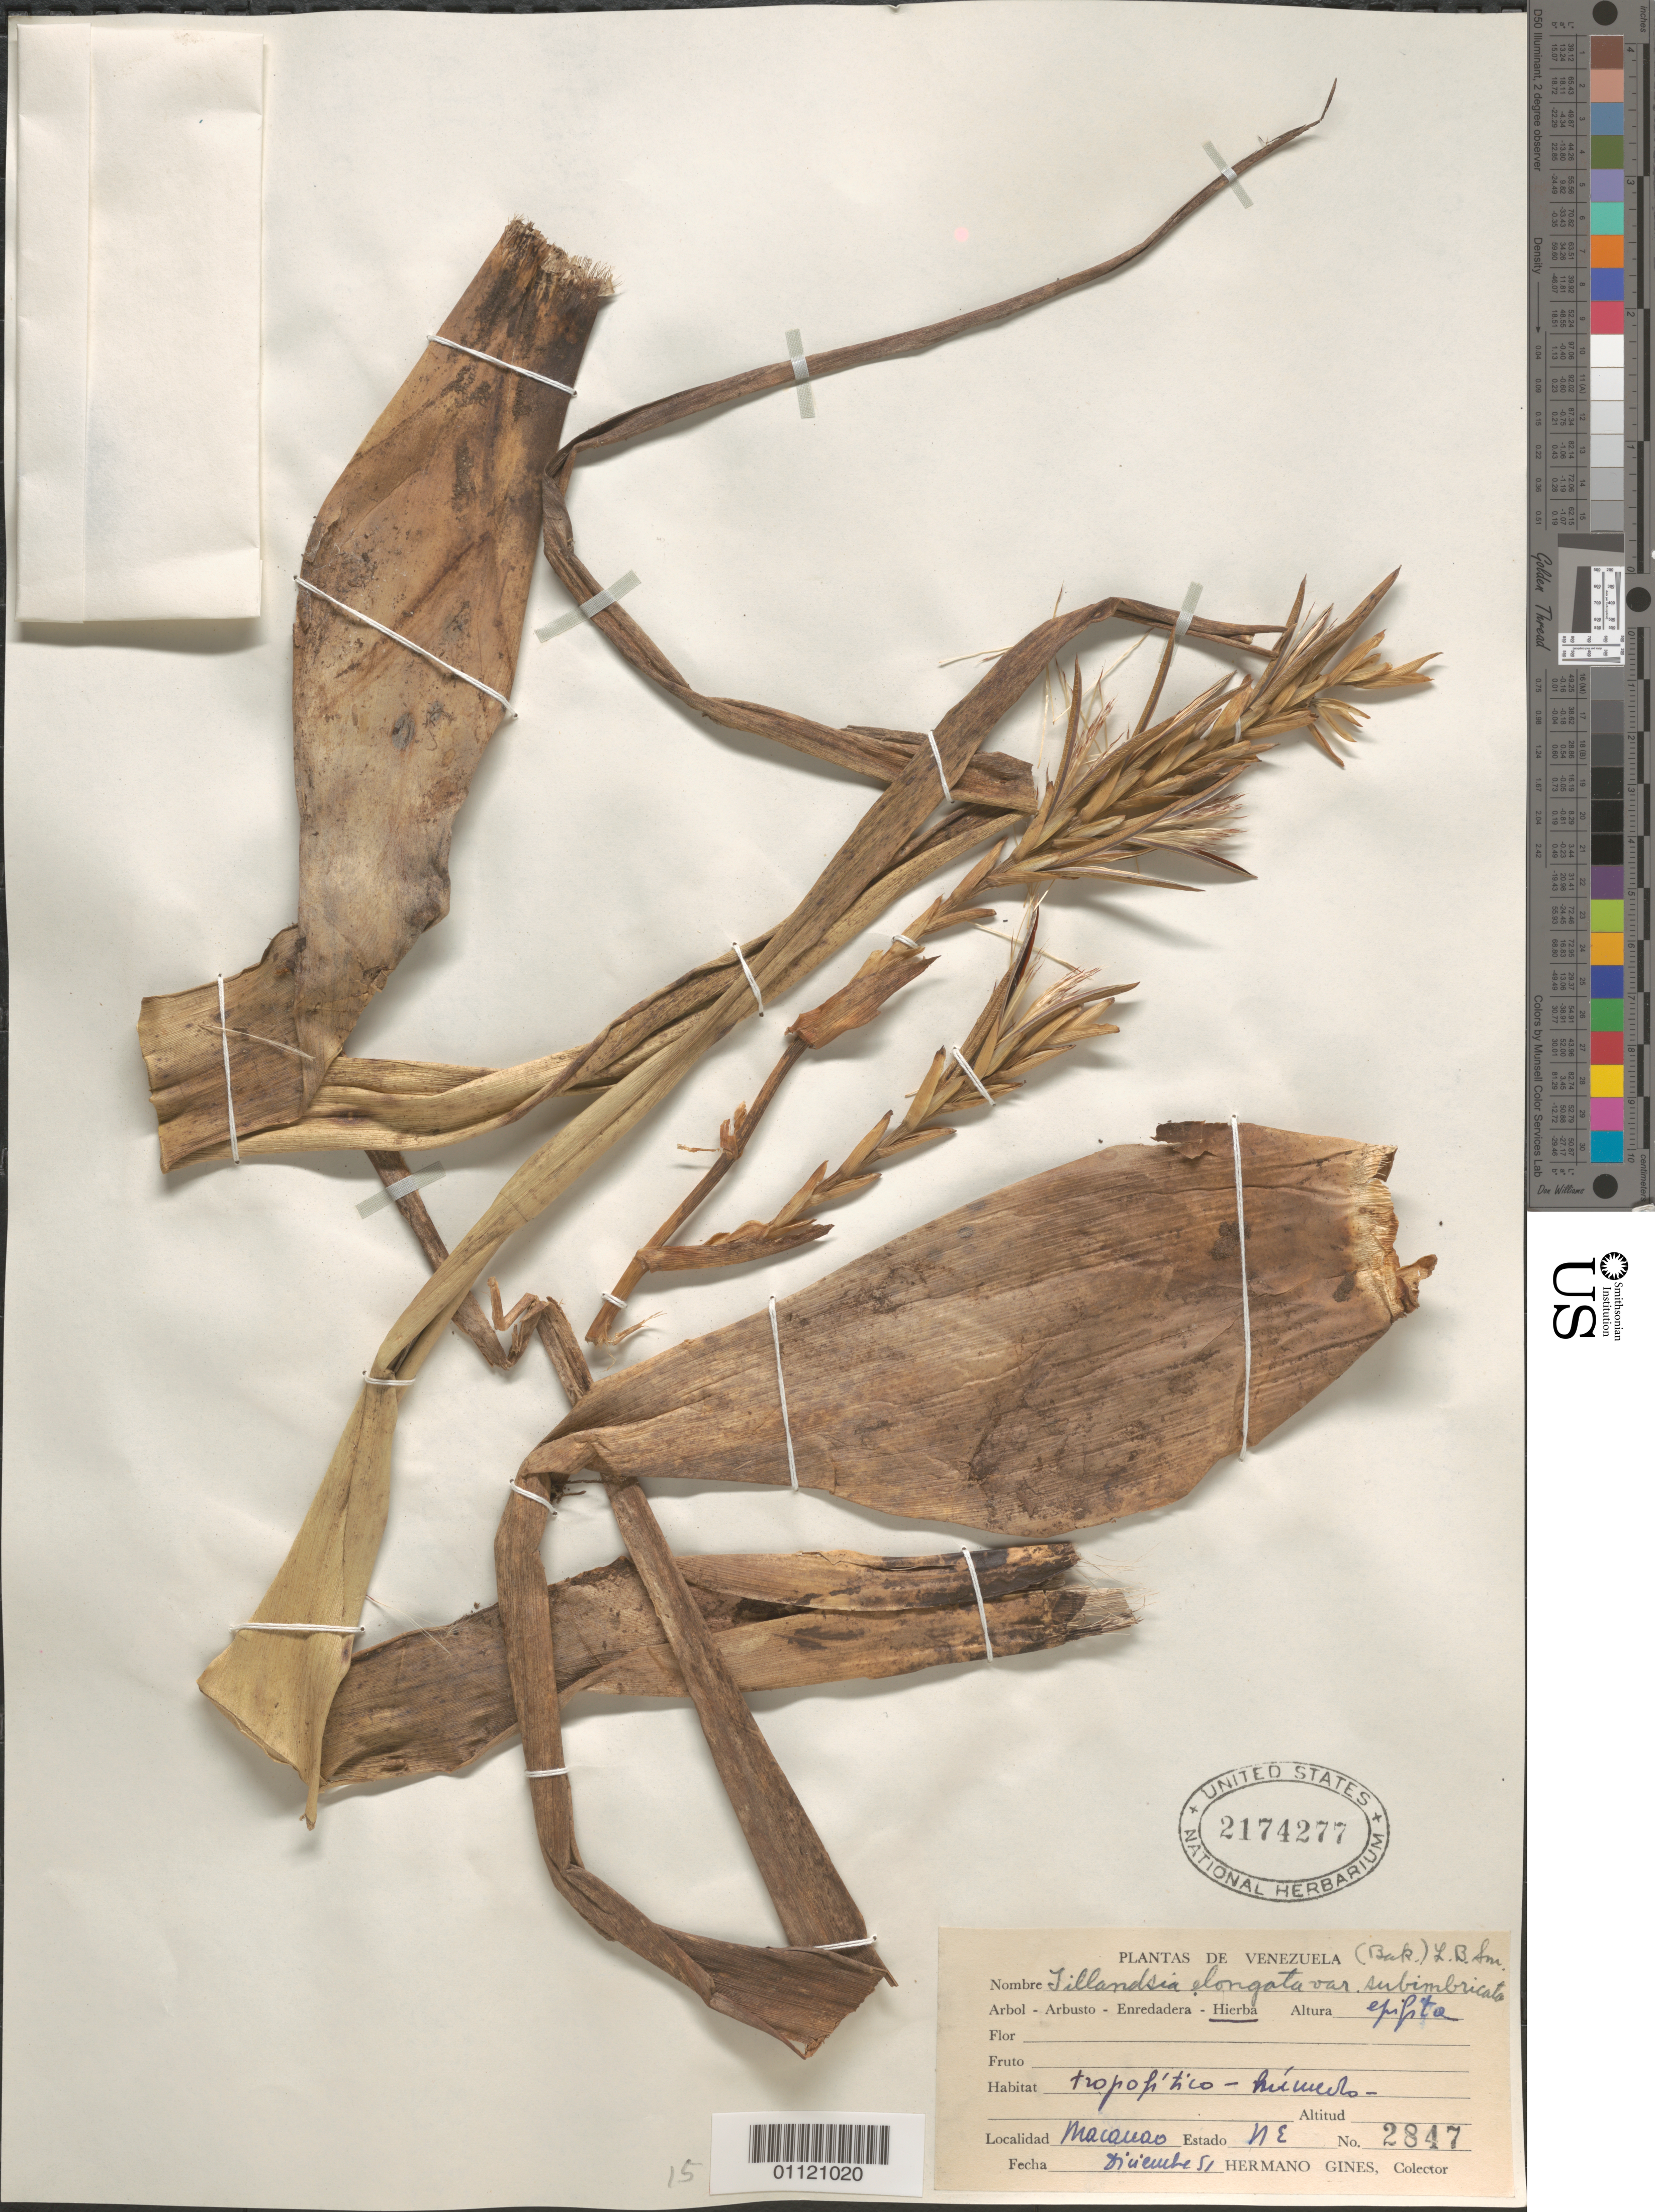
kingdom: Plantae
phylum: Tracheophyta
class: Liliopsida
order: Poales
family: Bromeliaceae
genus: Tillandsia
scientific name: Tillandsia elongata var. subimbricata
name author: (Baker) L.B. Sm.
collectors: Bro. Gines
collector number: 2847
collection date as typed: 01 Dec 1951 to 31 Dec 1951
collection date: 1951-12-01/1951-12-31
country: Bahamas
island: Ambergris Cay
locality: Macanao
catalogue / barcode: US 2174277